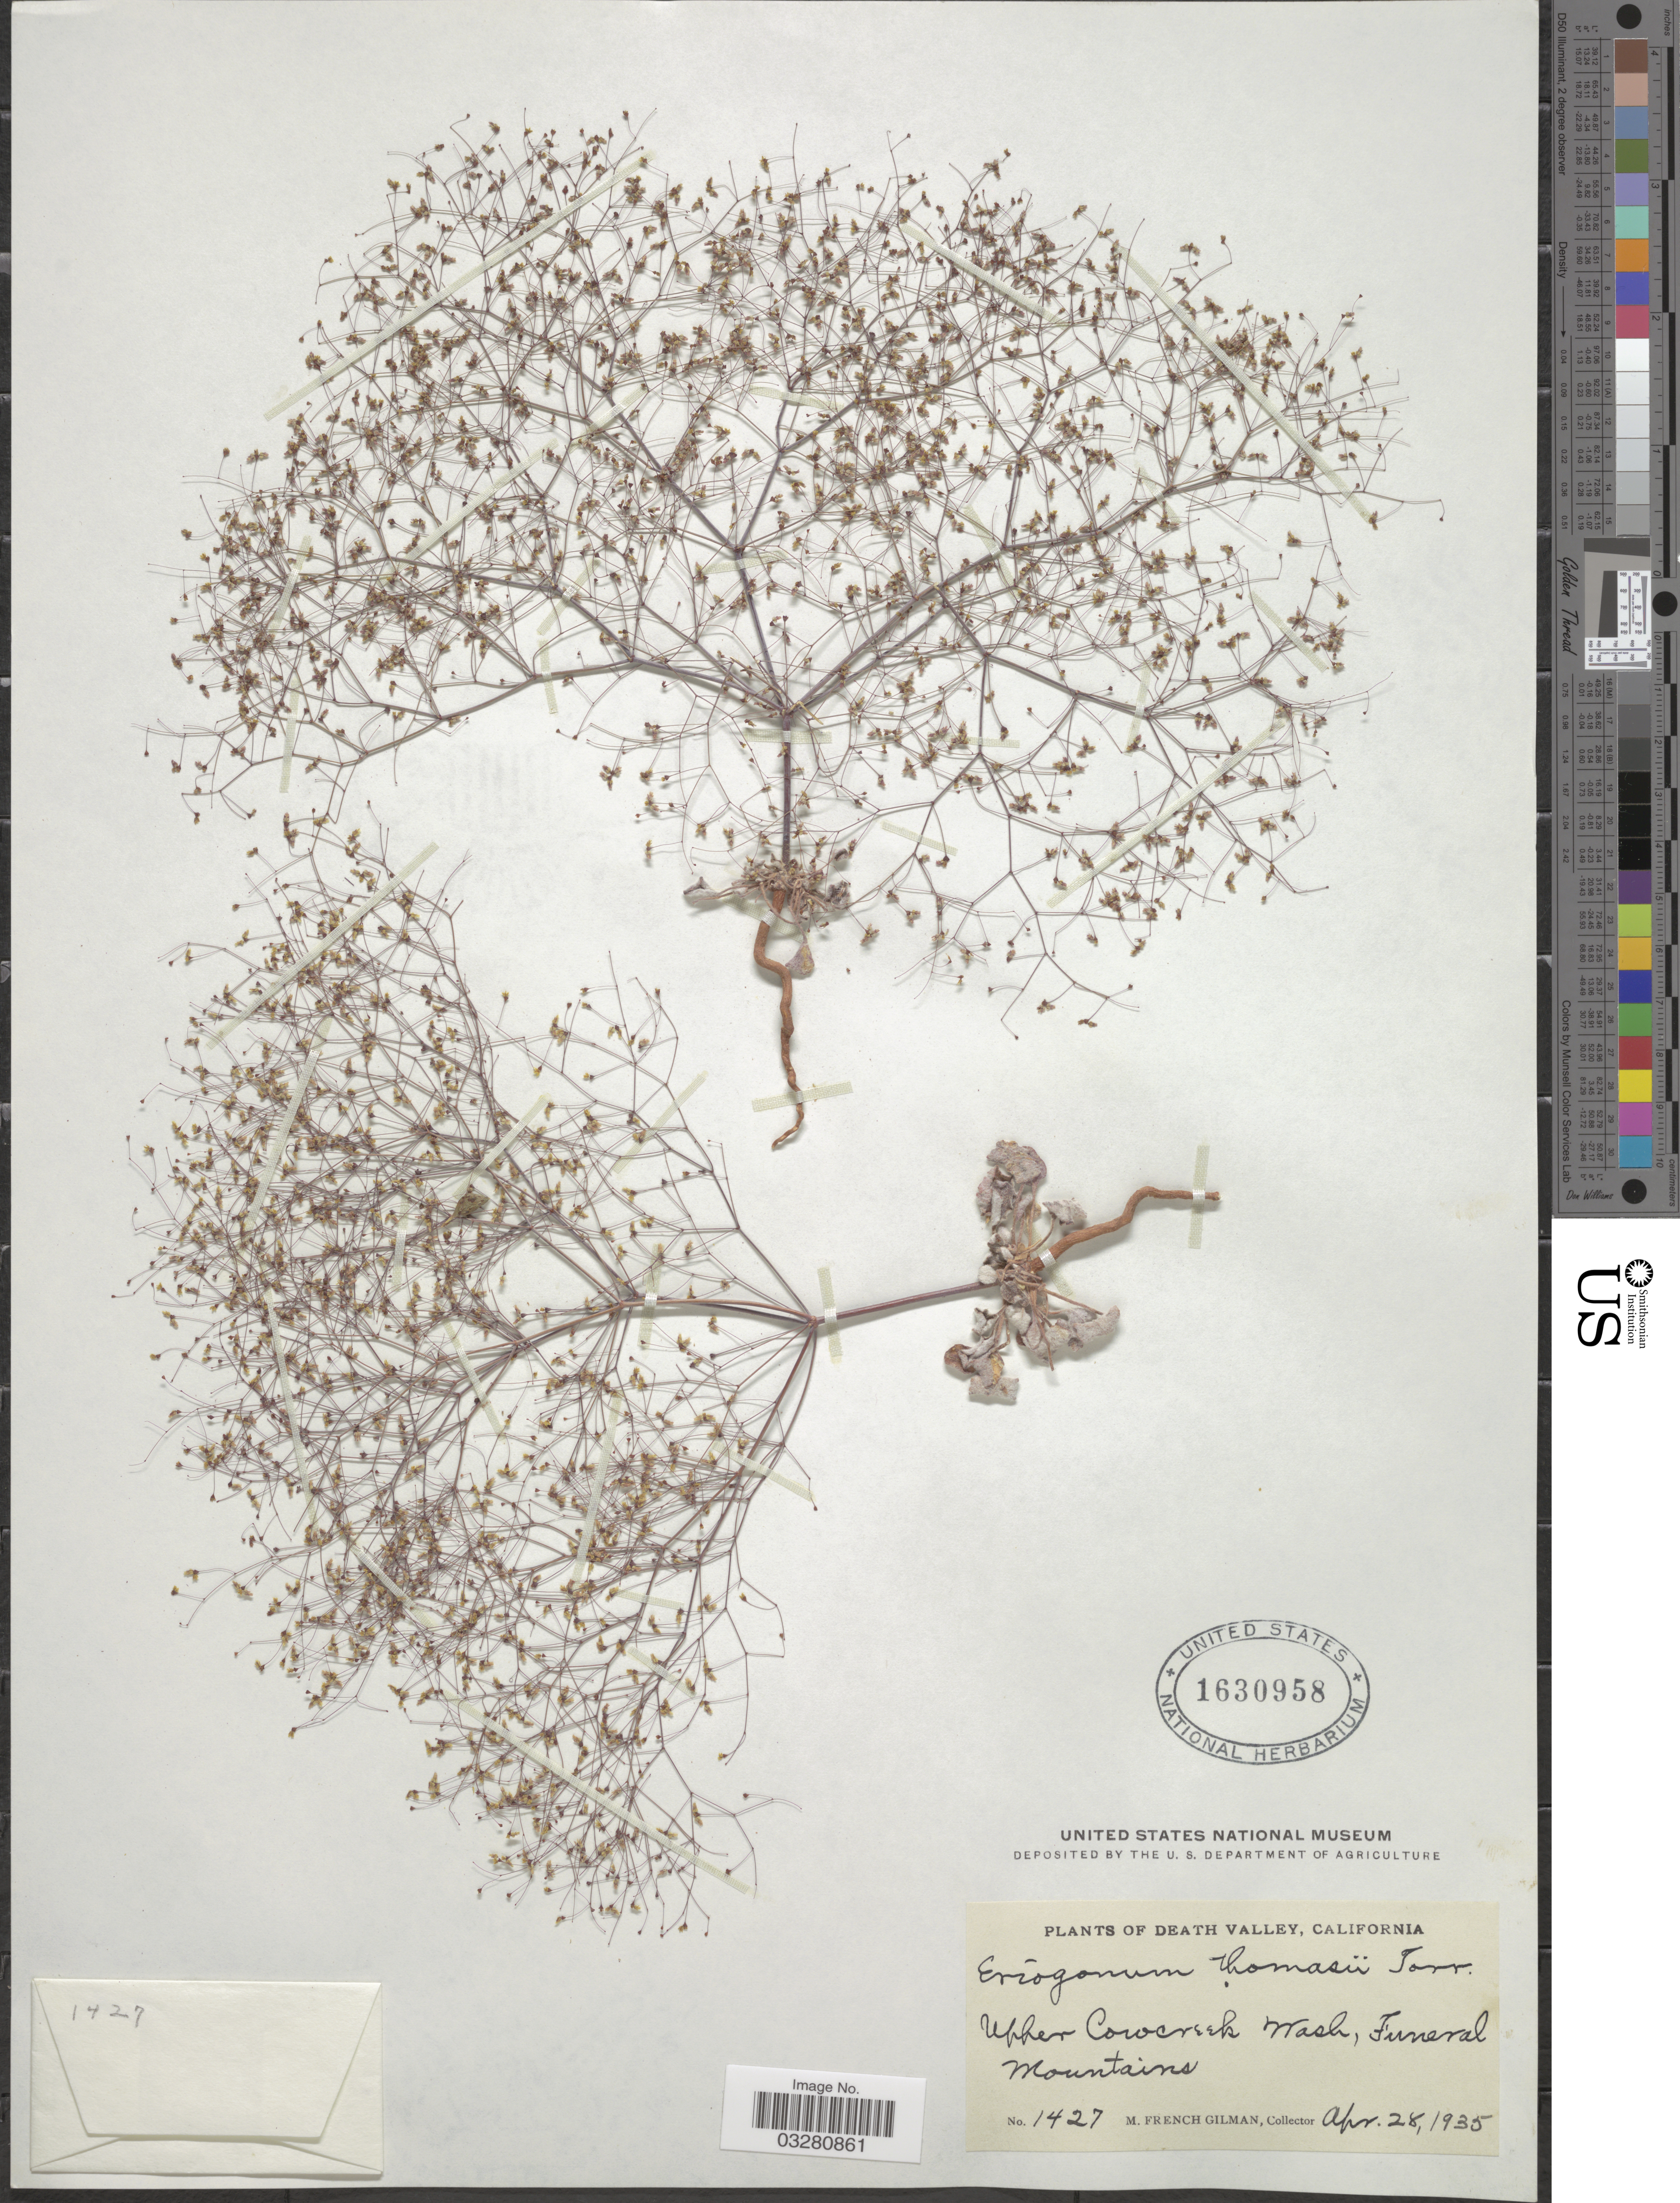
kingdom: Plantae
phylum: Tracheophyta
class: Magnoliopsida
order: Caryophyllales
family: Polygonaceae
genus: Eriogonum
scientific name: Eriogonum thomasii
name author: Torr.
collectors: M. F. Gilman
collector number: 1427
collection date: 1935-04-28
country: United States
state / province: California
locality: Death Valley. Upper Cowcreek Wash, Funeral Mountains.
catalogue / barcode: US 1630958